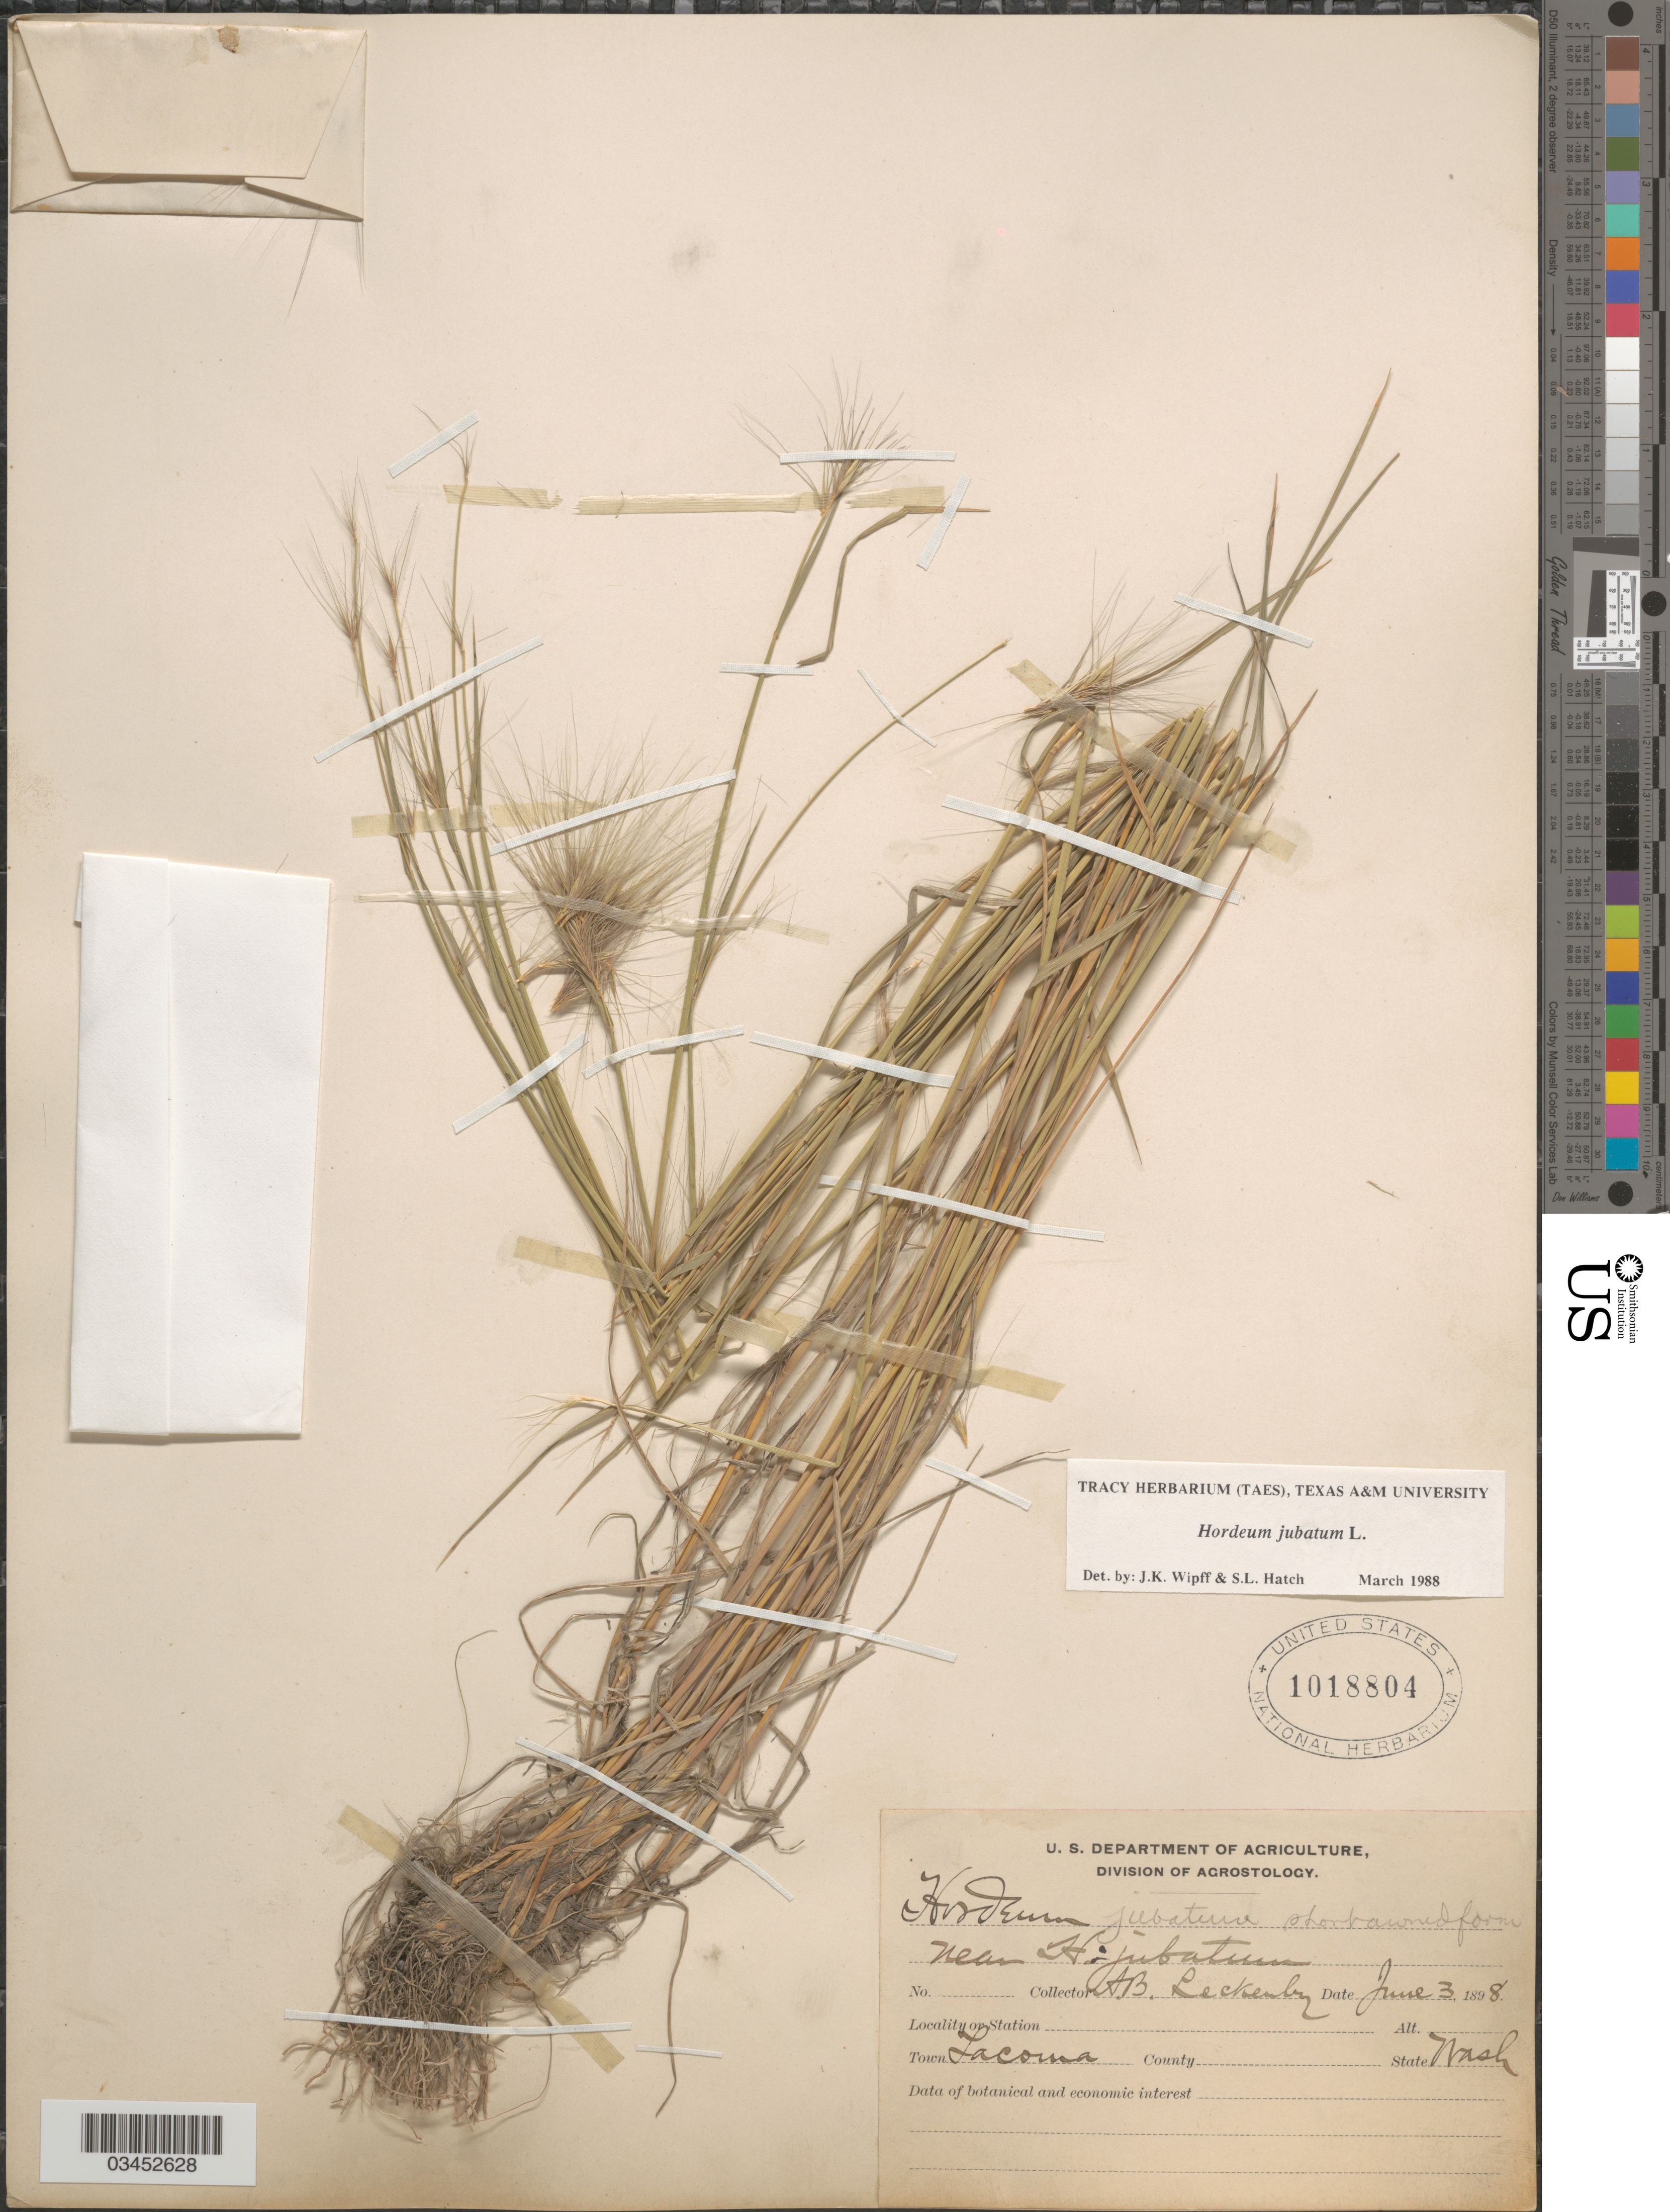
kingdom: Plantae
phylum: Tracheophyta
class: Liliopsida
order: Poales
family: Poaceae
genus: Hordeum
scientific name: Hordeum jubatum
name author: L.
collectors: A. Leckenby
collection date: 1898-06-03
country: United States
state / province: Washington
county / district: Pierce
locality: Town Tacoma.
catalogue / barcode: US 1018804